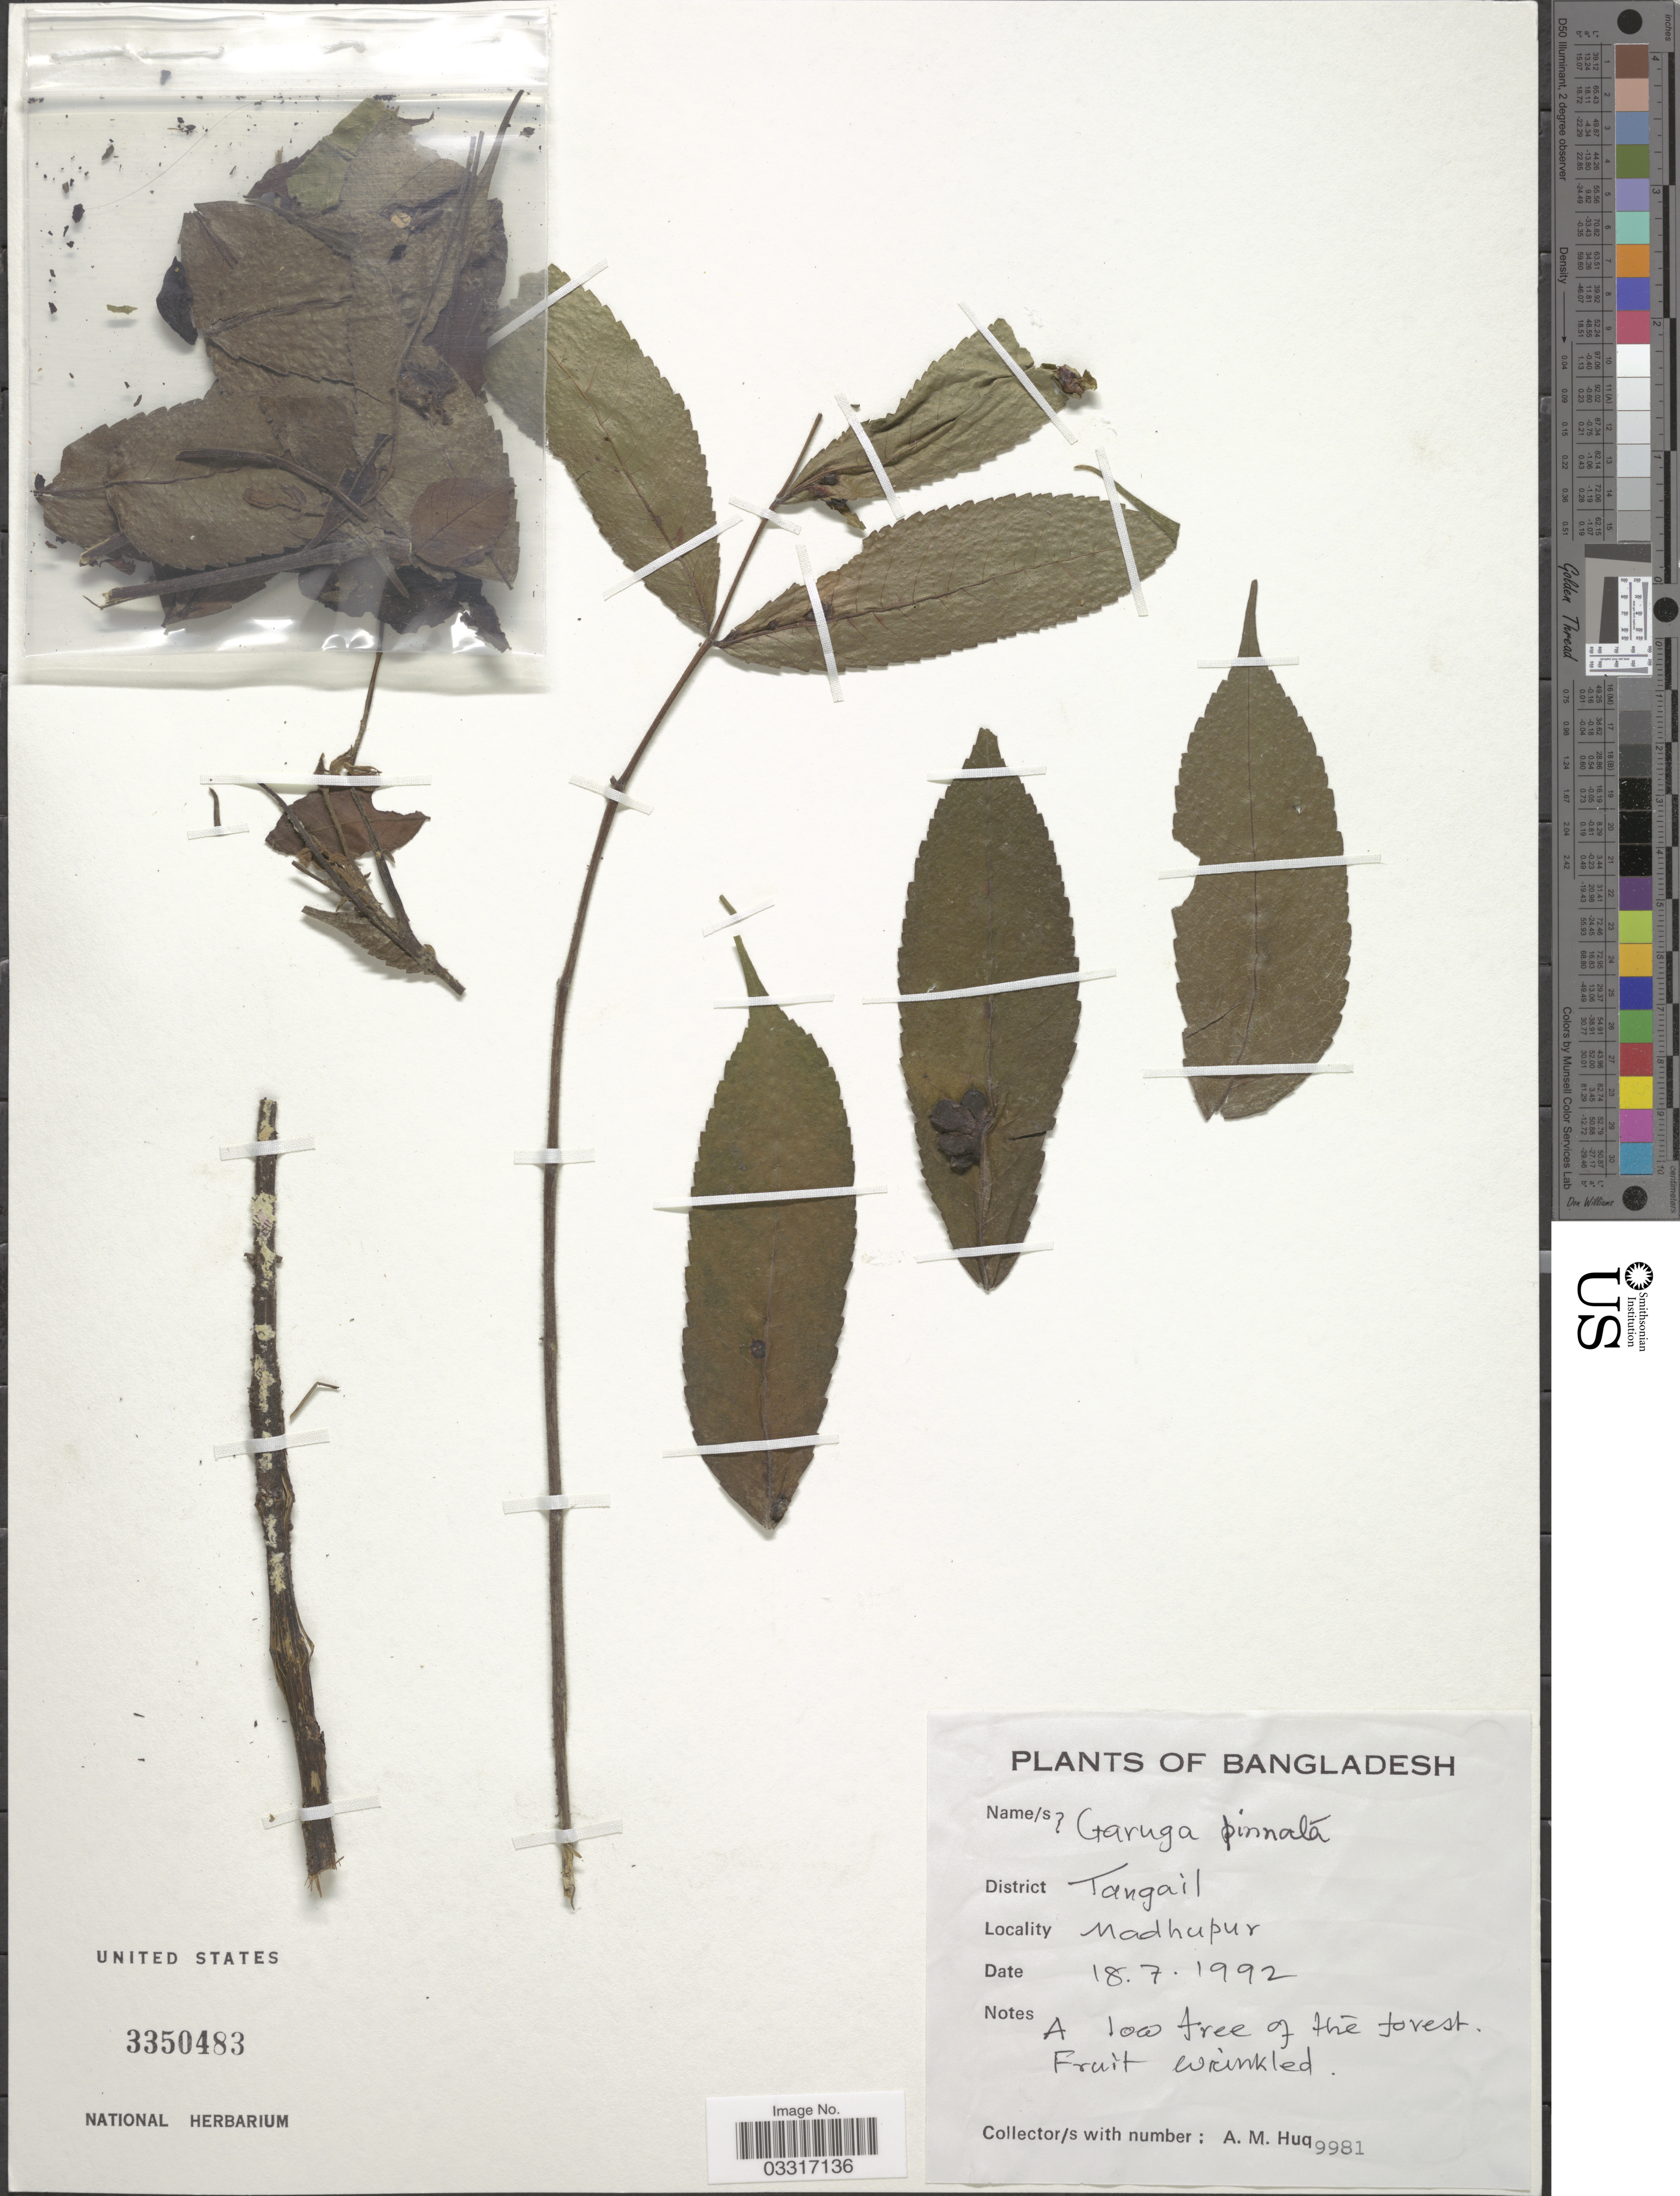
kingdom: Plantae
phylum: Tracheophyta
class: Magnoliopsida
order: Sapindales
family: Burseraceae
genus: Garuga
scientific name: Garuga pinnata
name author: Roxb.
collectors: A. M. Huq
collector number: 9981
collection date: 1992-07-18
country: Bangladesh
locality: District Tangail. Madhupur.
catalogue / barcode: US 3350483